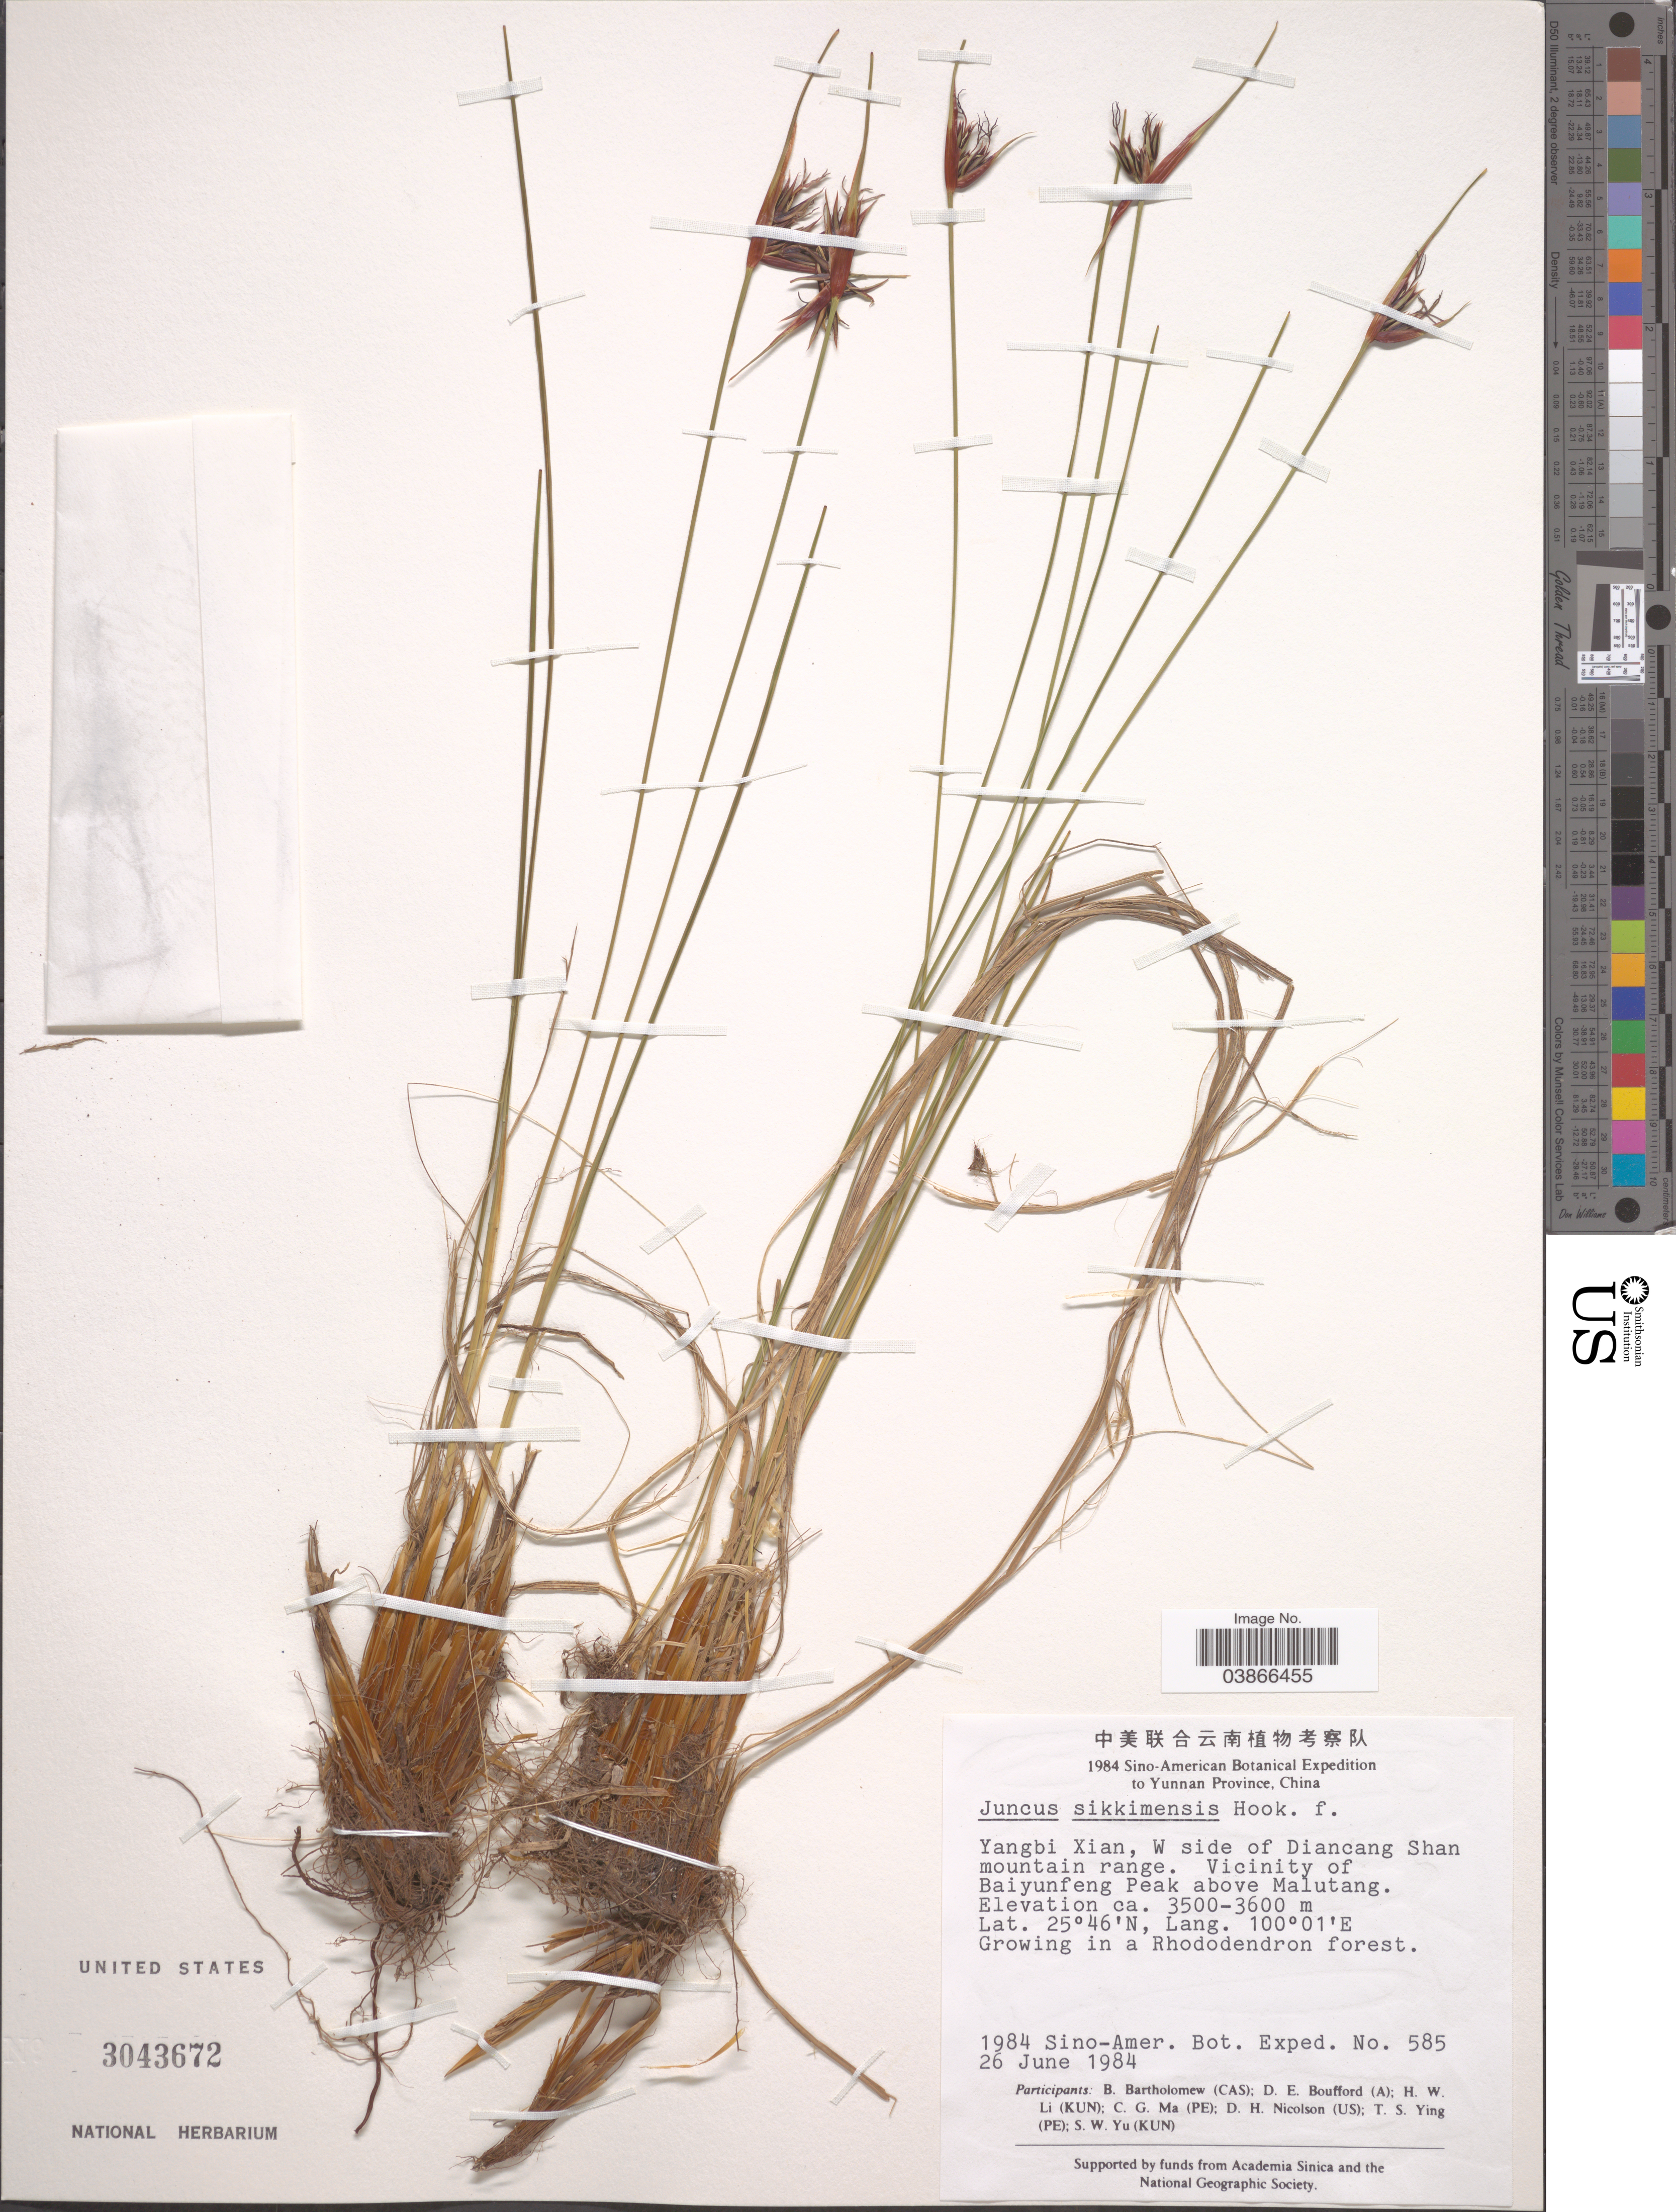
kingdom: Plantae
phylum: Tracheophyta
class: Liliopsida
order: Poales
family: Juncaceae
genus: Juncus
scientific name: Juncus sikkimensis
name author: Hook. f.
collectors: Sino-Amer. Bot. Exped. 1984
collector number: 585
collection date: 1984-06-26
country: China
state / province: Yunnan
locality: Yangbi Xian, W side of Diancang Shan mountain range. Vicinity of Baiyunfeng Peak above Malutang.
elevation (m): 3500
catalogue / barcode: US 3043672